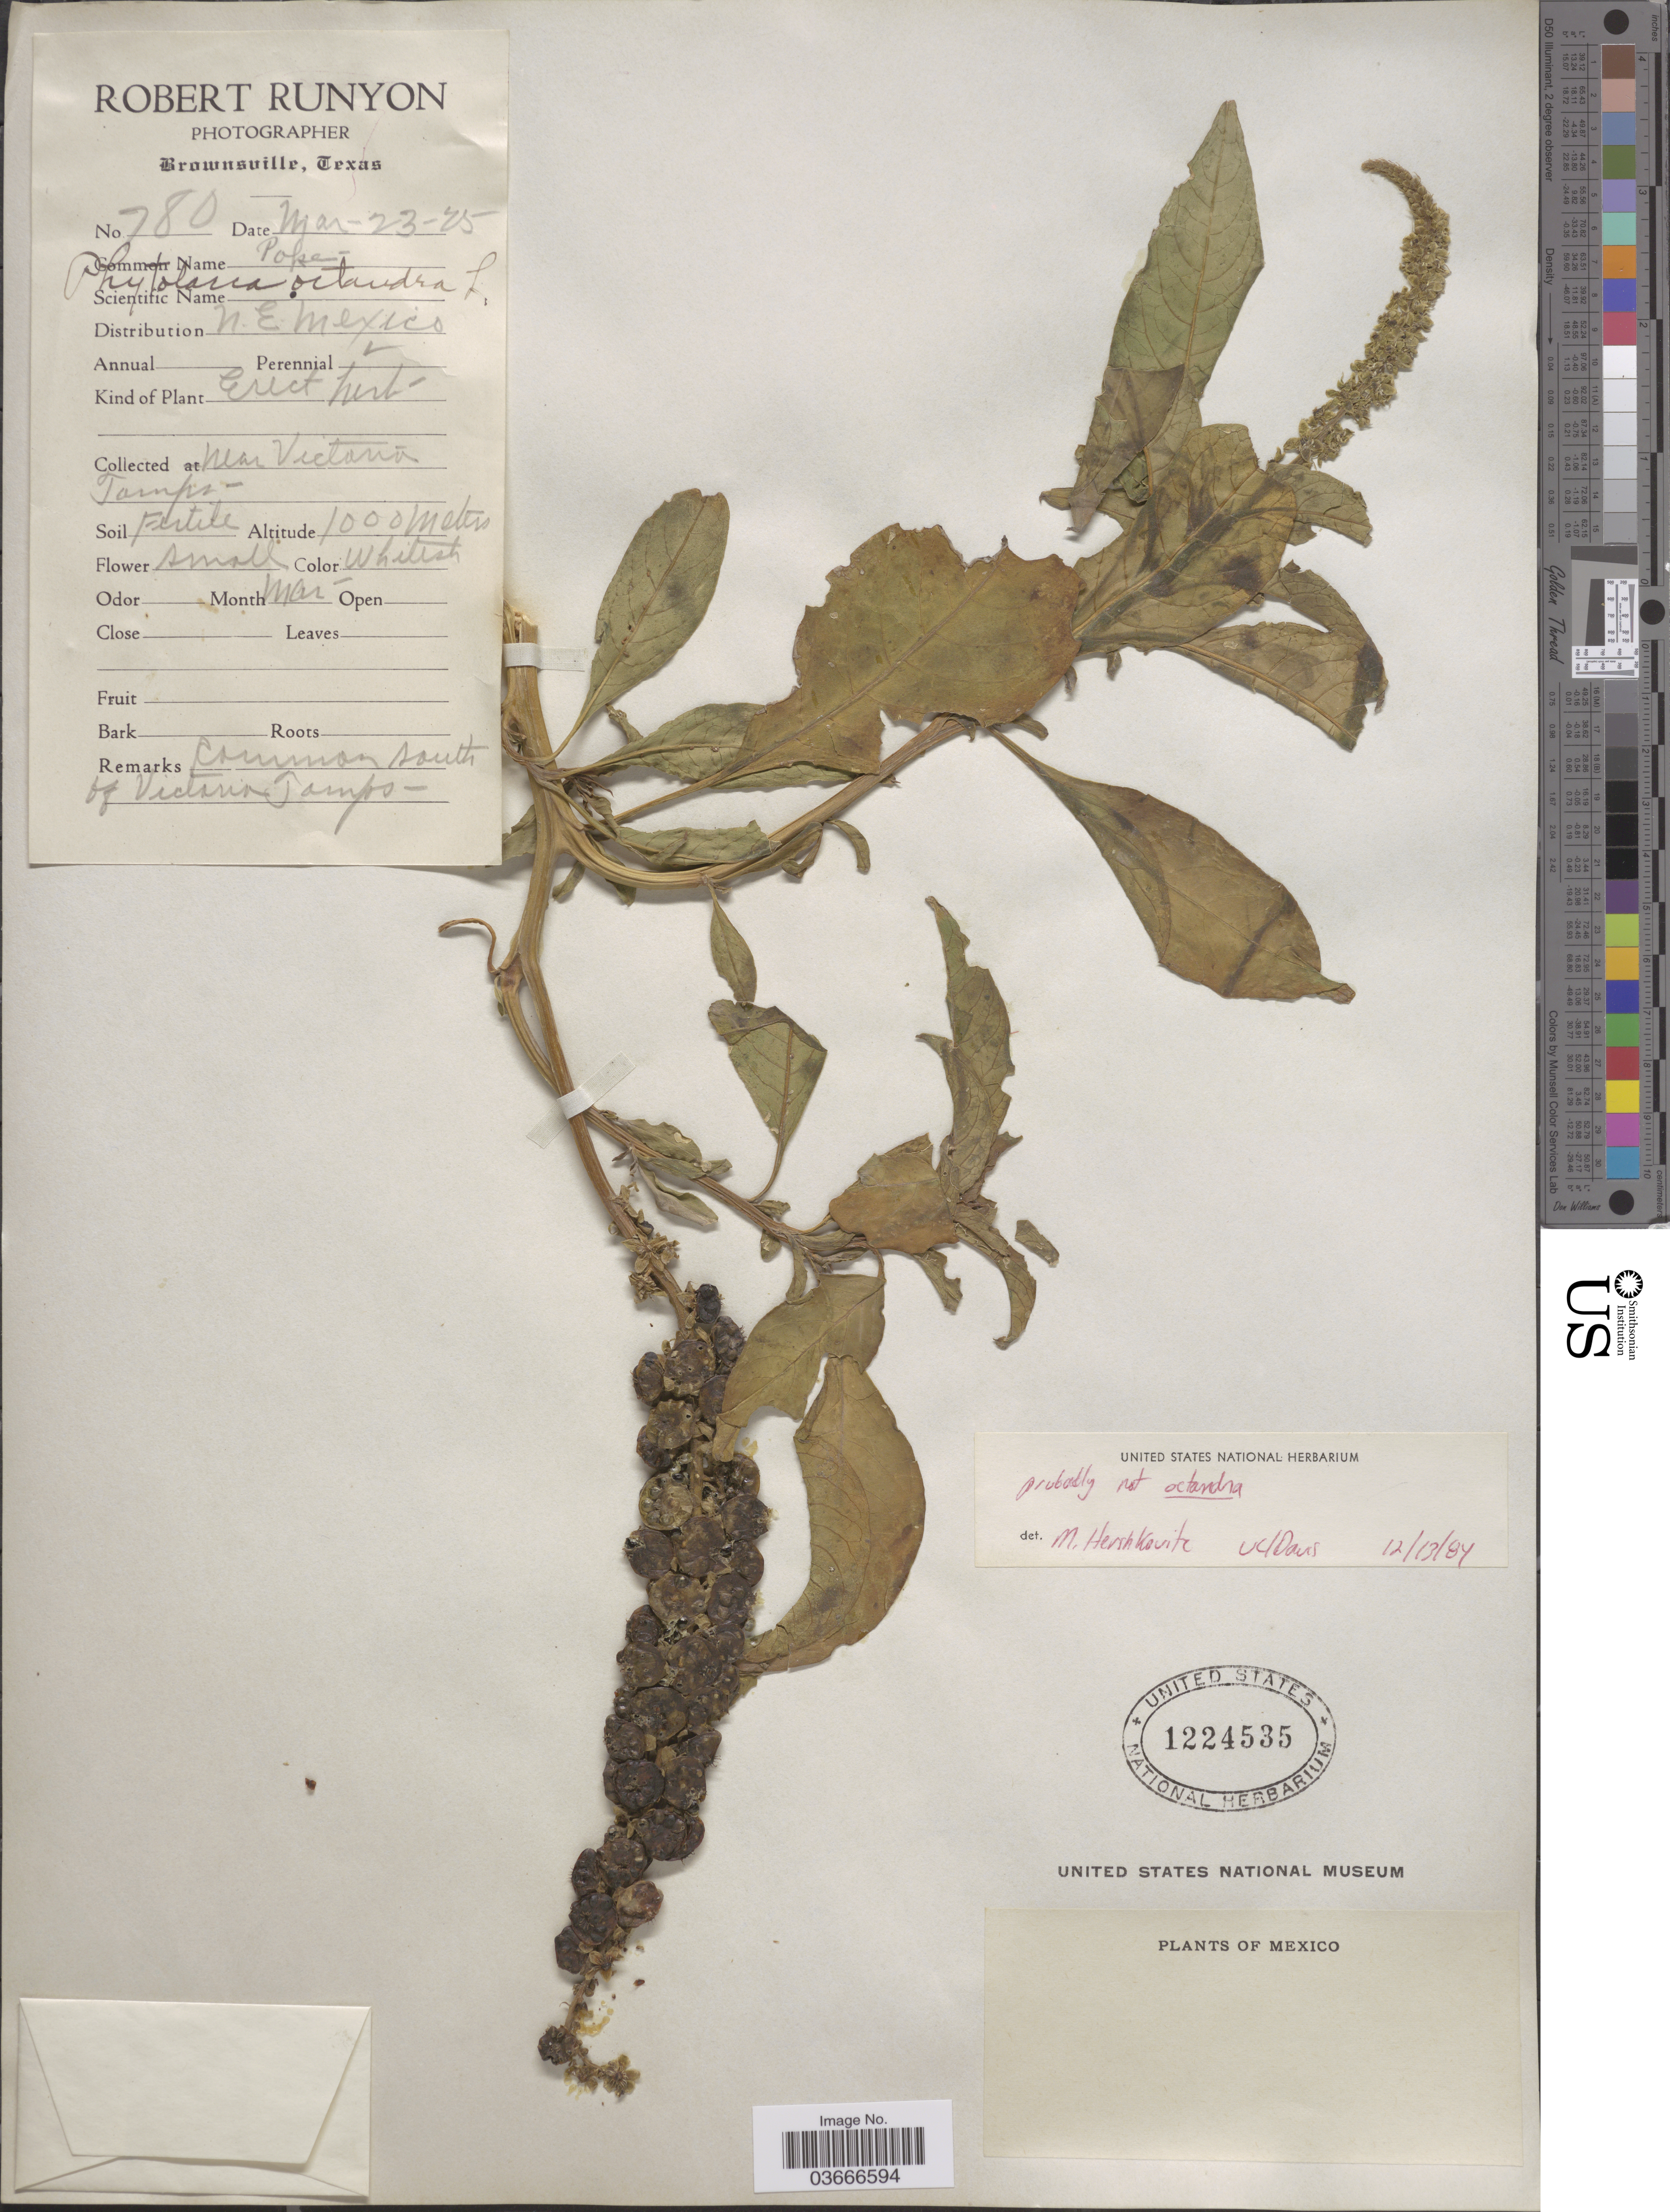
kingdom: Plantae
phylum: Tracheophyta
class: Magnoliopsida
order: Caryophyllales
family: Phytolaccaceae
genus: Phytolacca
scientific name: Phytolacca octandra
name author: L.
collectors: R. Runyon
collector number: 780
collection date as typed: Transcribed d/m/y: 23/3/25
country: Mexico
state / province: Tamaulipas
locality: Near Victoria. N.E. Mexico.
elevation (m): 1000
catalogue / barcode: US 1224535